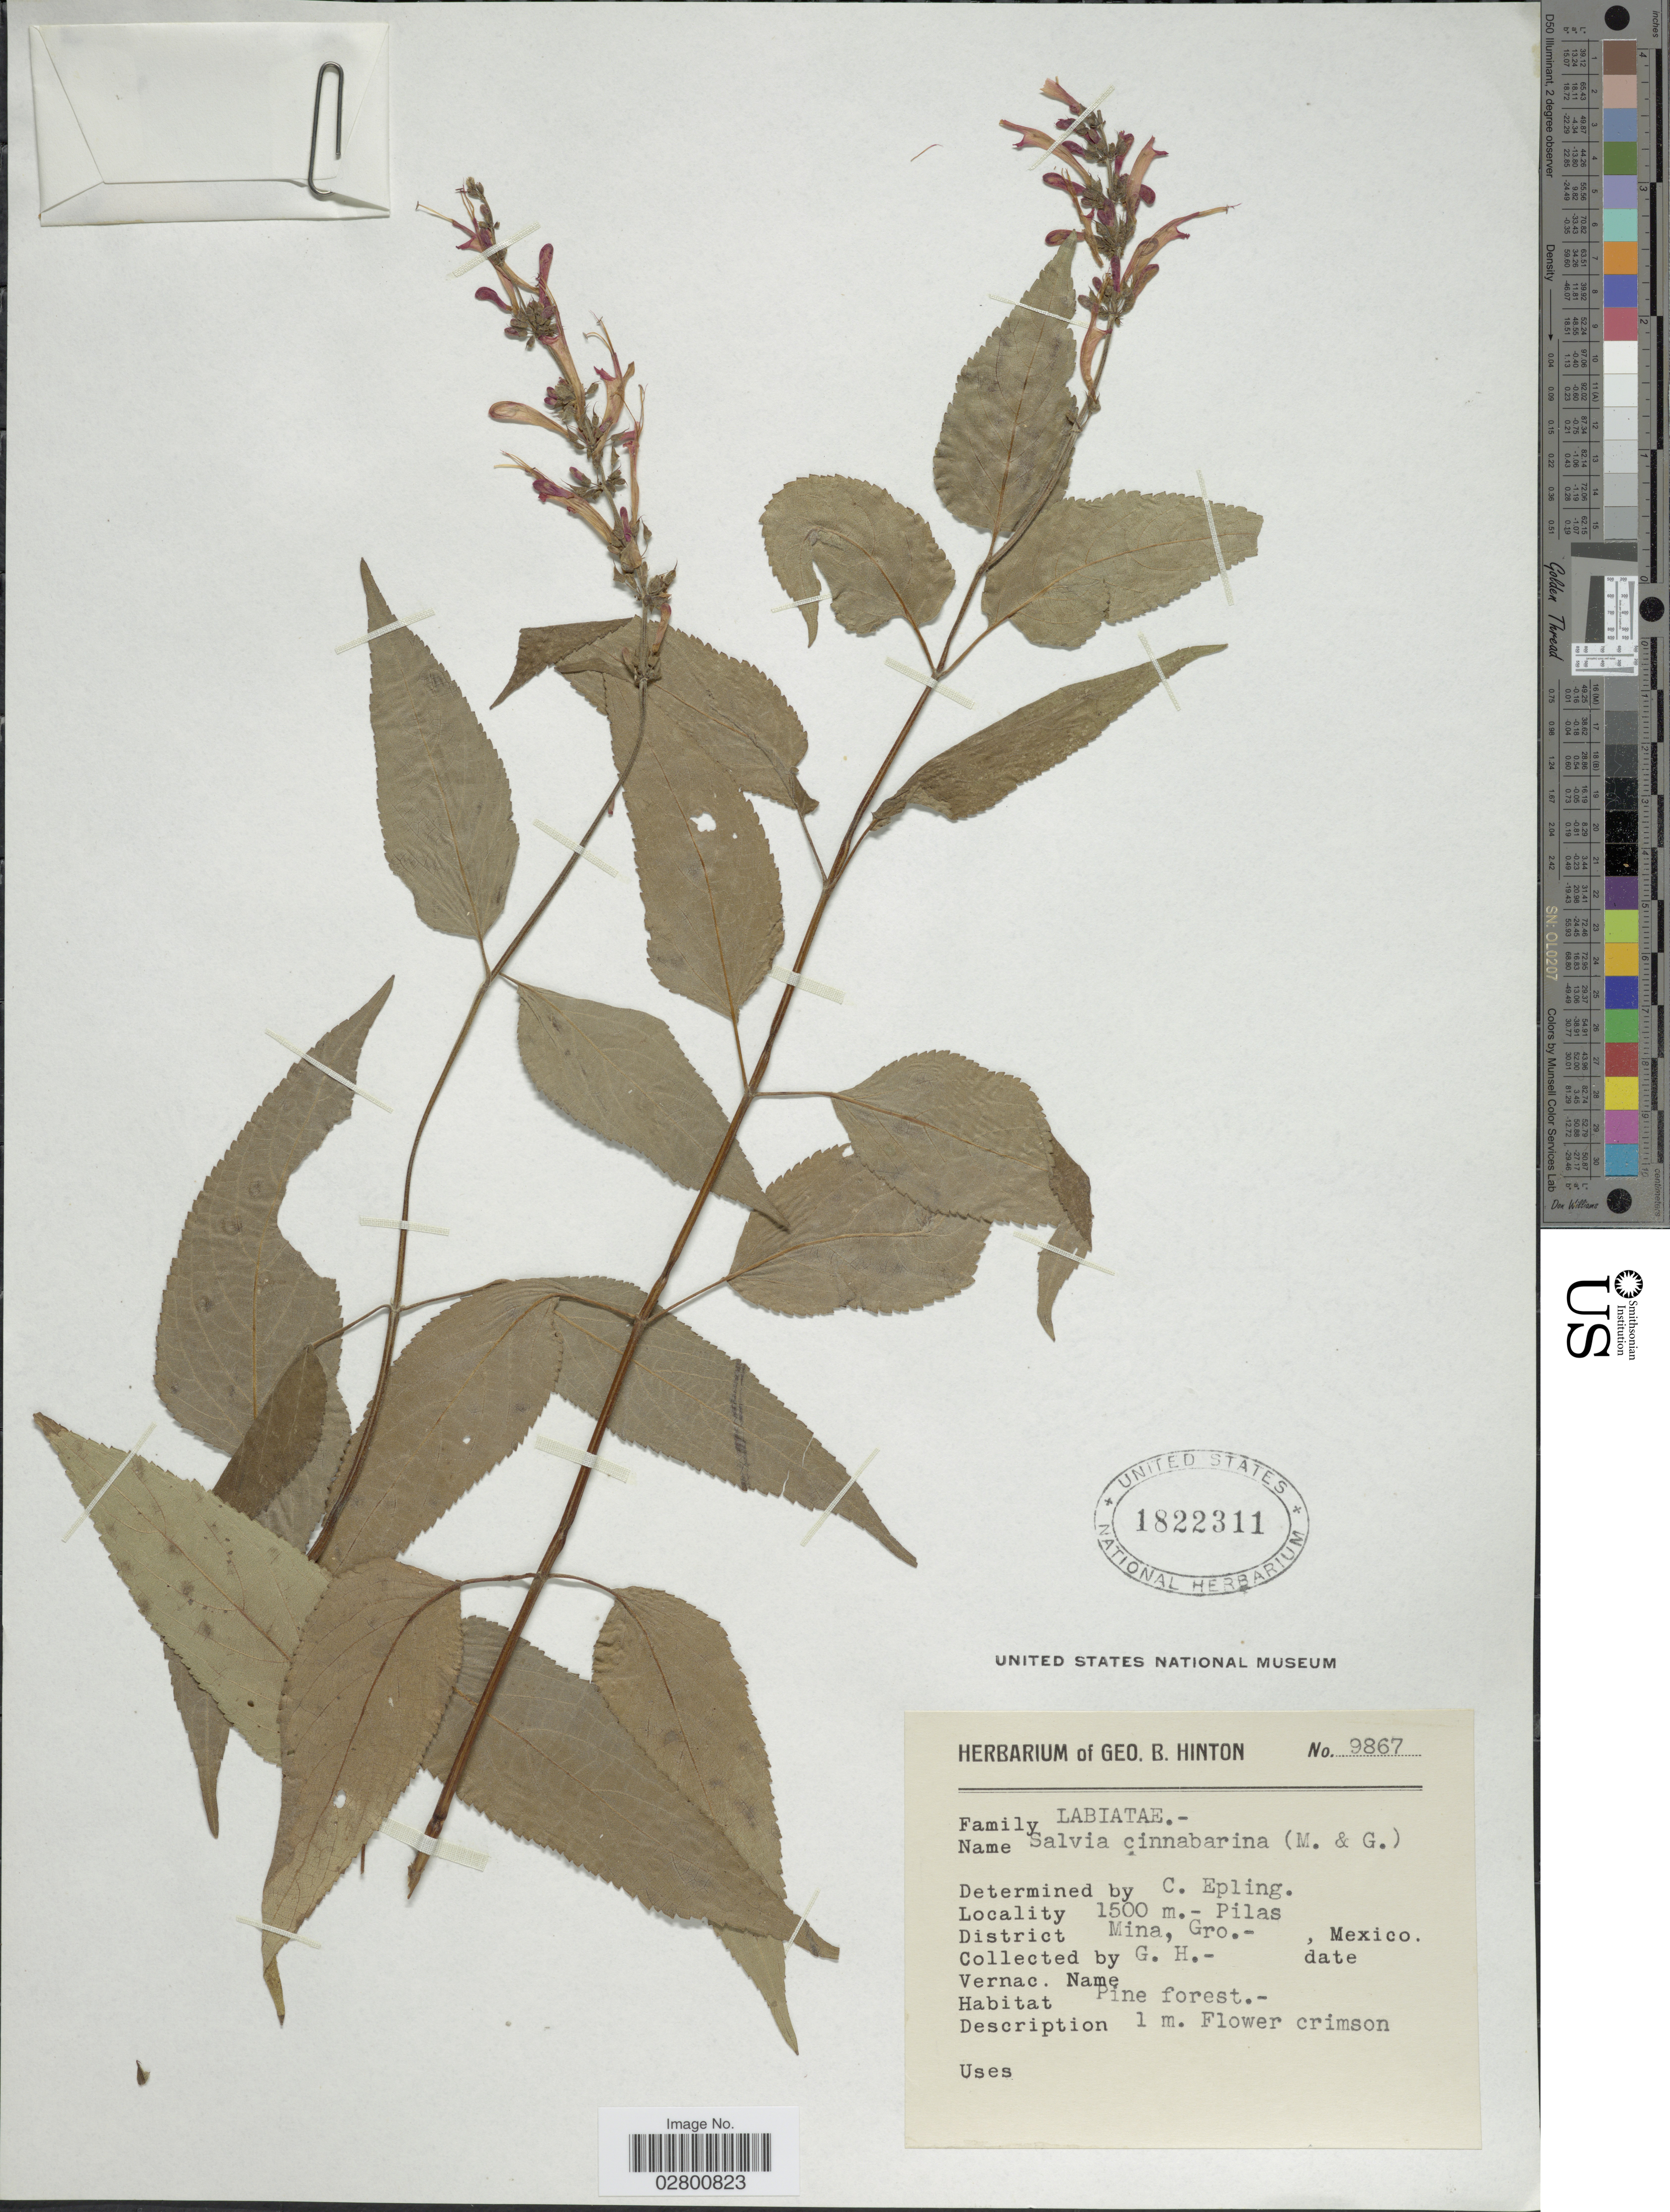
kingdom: Plantae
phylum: Tracheophyta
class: Magnoliopsida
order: Lamiales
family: Lamiaceae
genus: Salvia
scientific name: Salvia cinnabarina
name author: M. Martens & Galeotti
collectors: G. B. Hinton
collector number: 9867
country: Mexico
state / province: Guerrero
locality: Pilas, District Mina, Gro.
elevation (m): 1500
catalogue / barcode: US 1822311